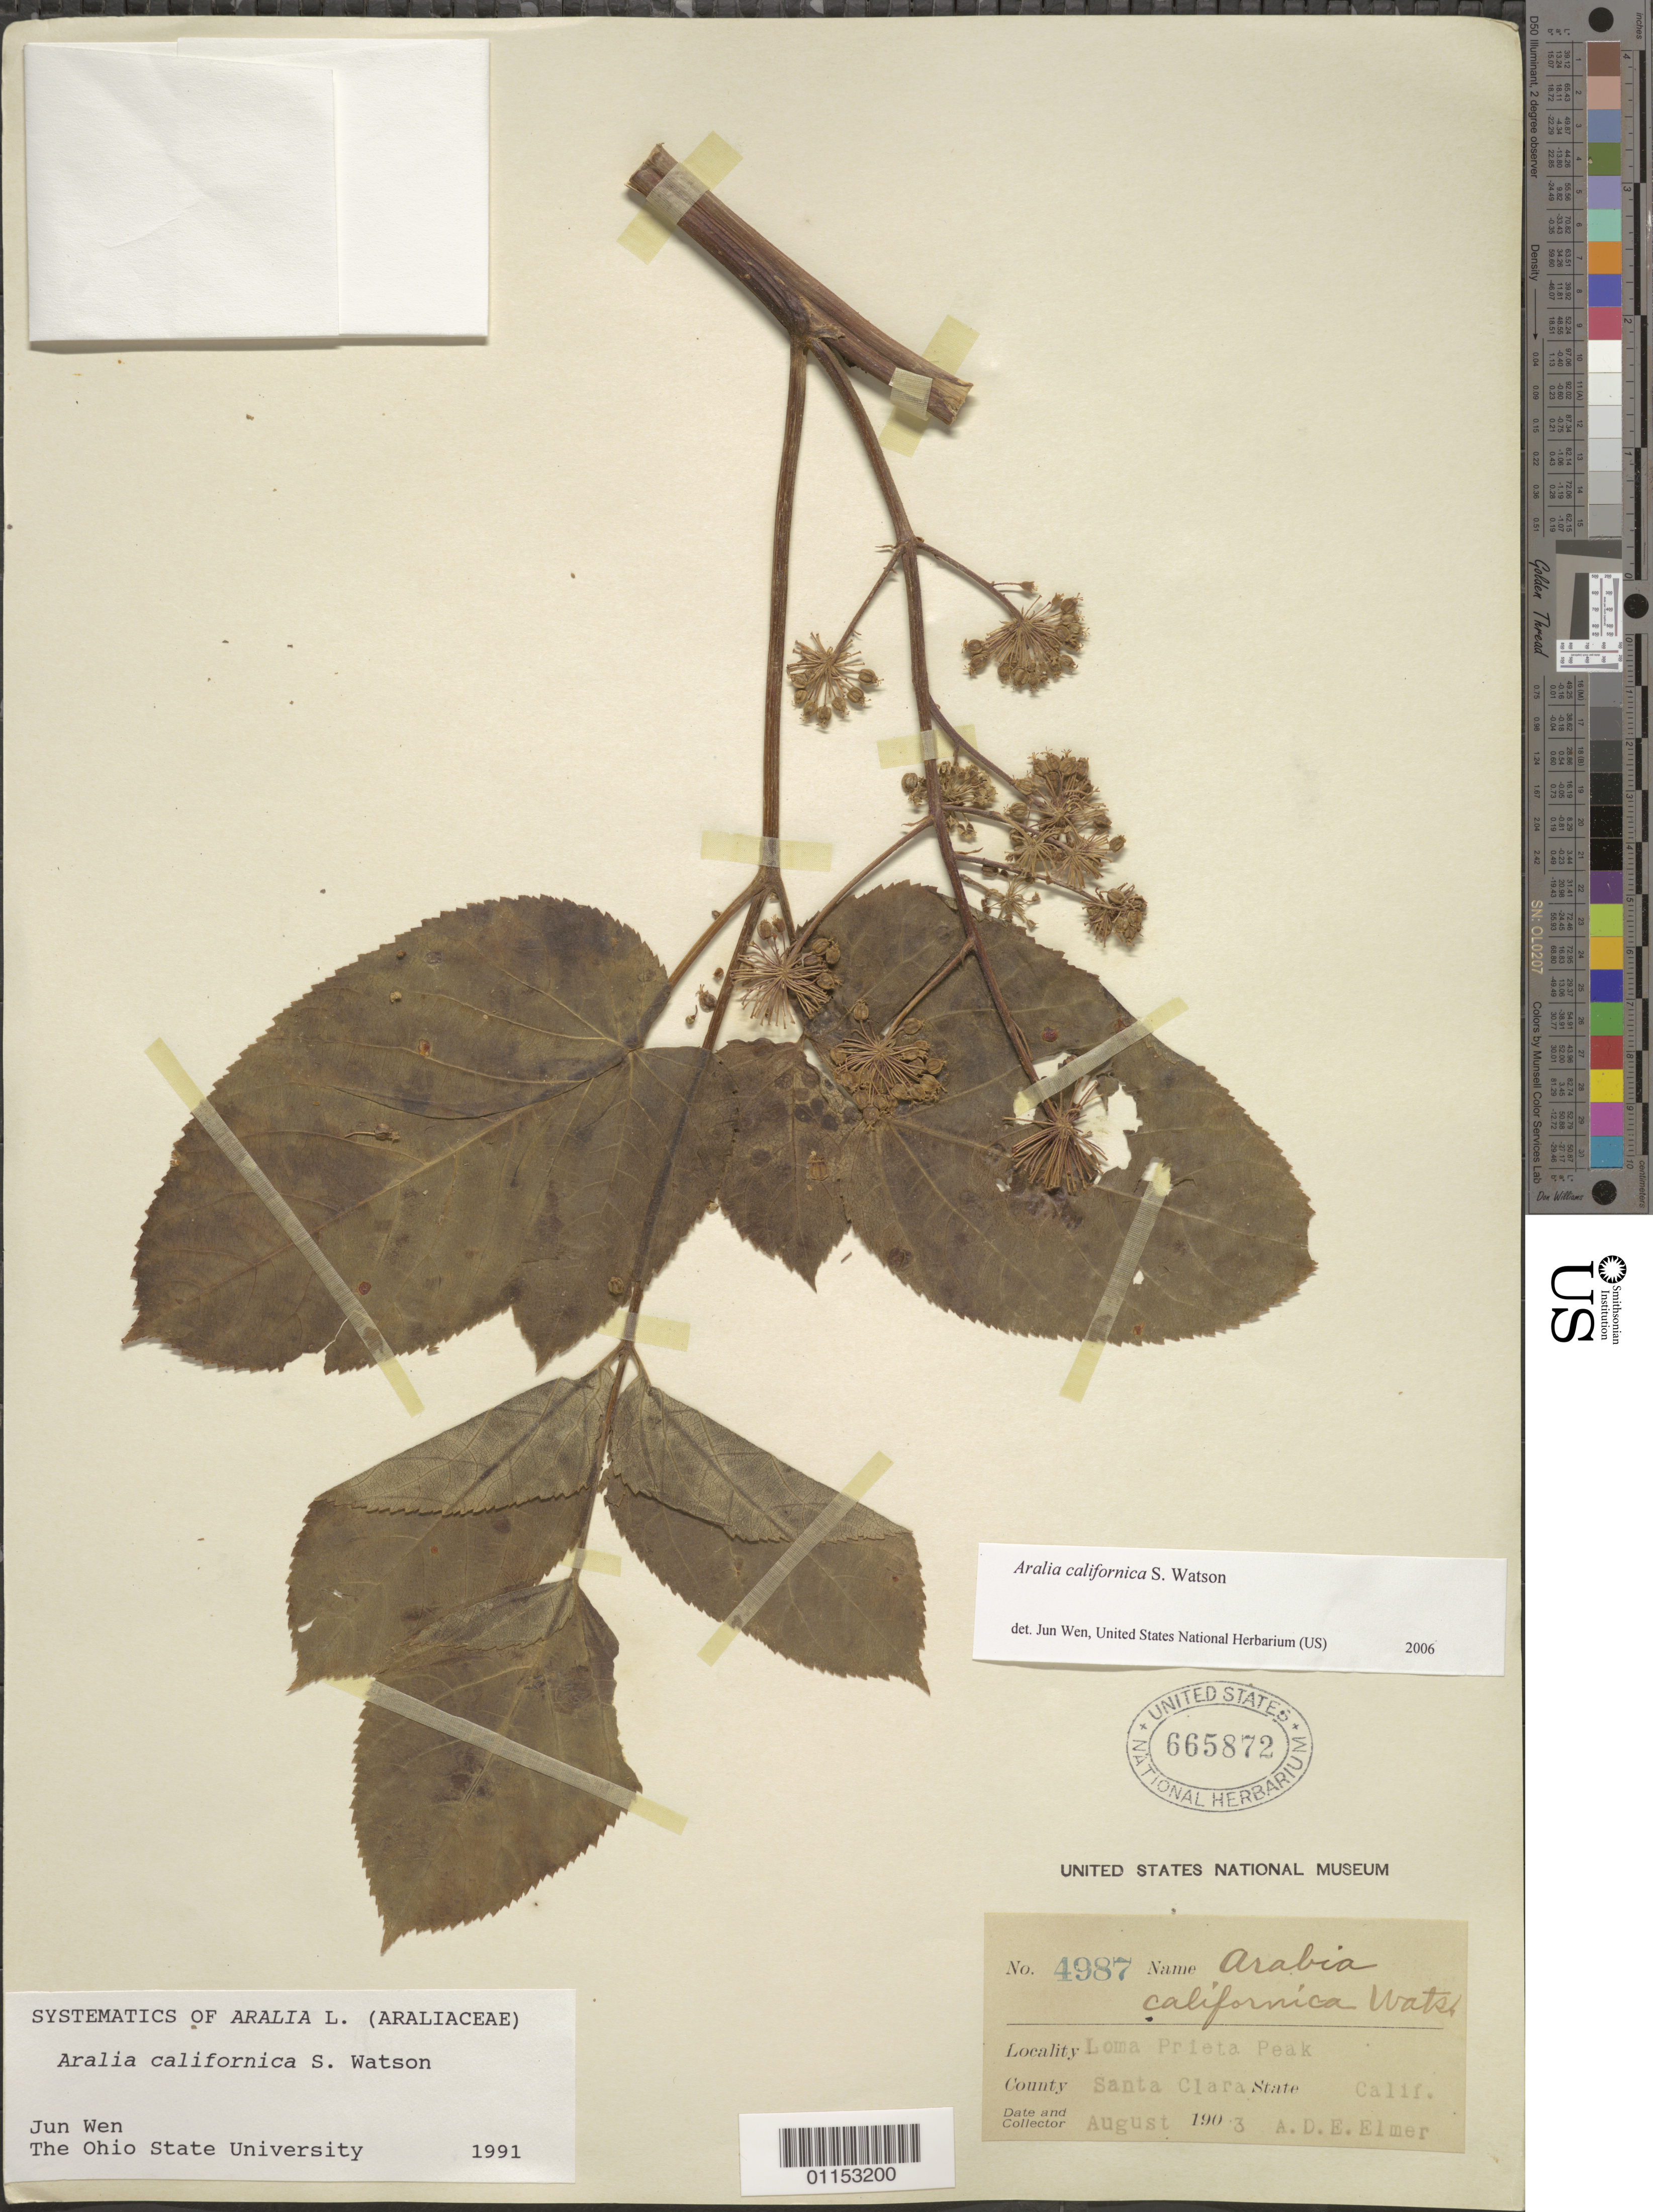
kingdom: Plantae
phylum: Tracheophyta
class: Magnoliopsida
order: Apiales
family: Araliaceae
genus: Aralia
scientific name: Aralia californica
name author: S. Watson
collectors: A. D. E. Elmer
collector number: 4987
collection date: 1903-08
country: United States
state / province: California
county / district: Santa Clara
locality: Loma Prieta Peak.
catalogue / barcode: US 665872